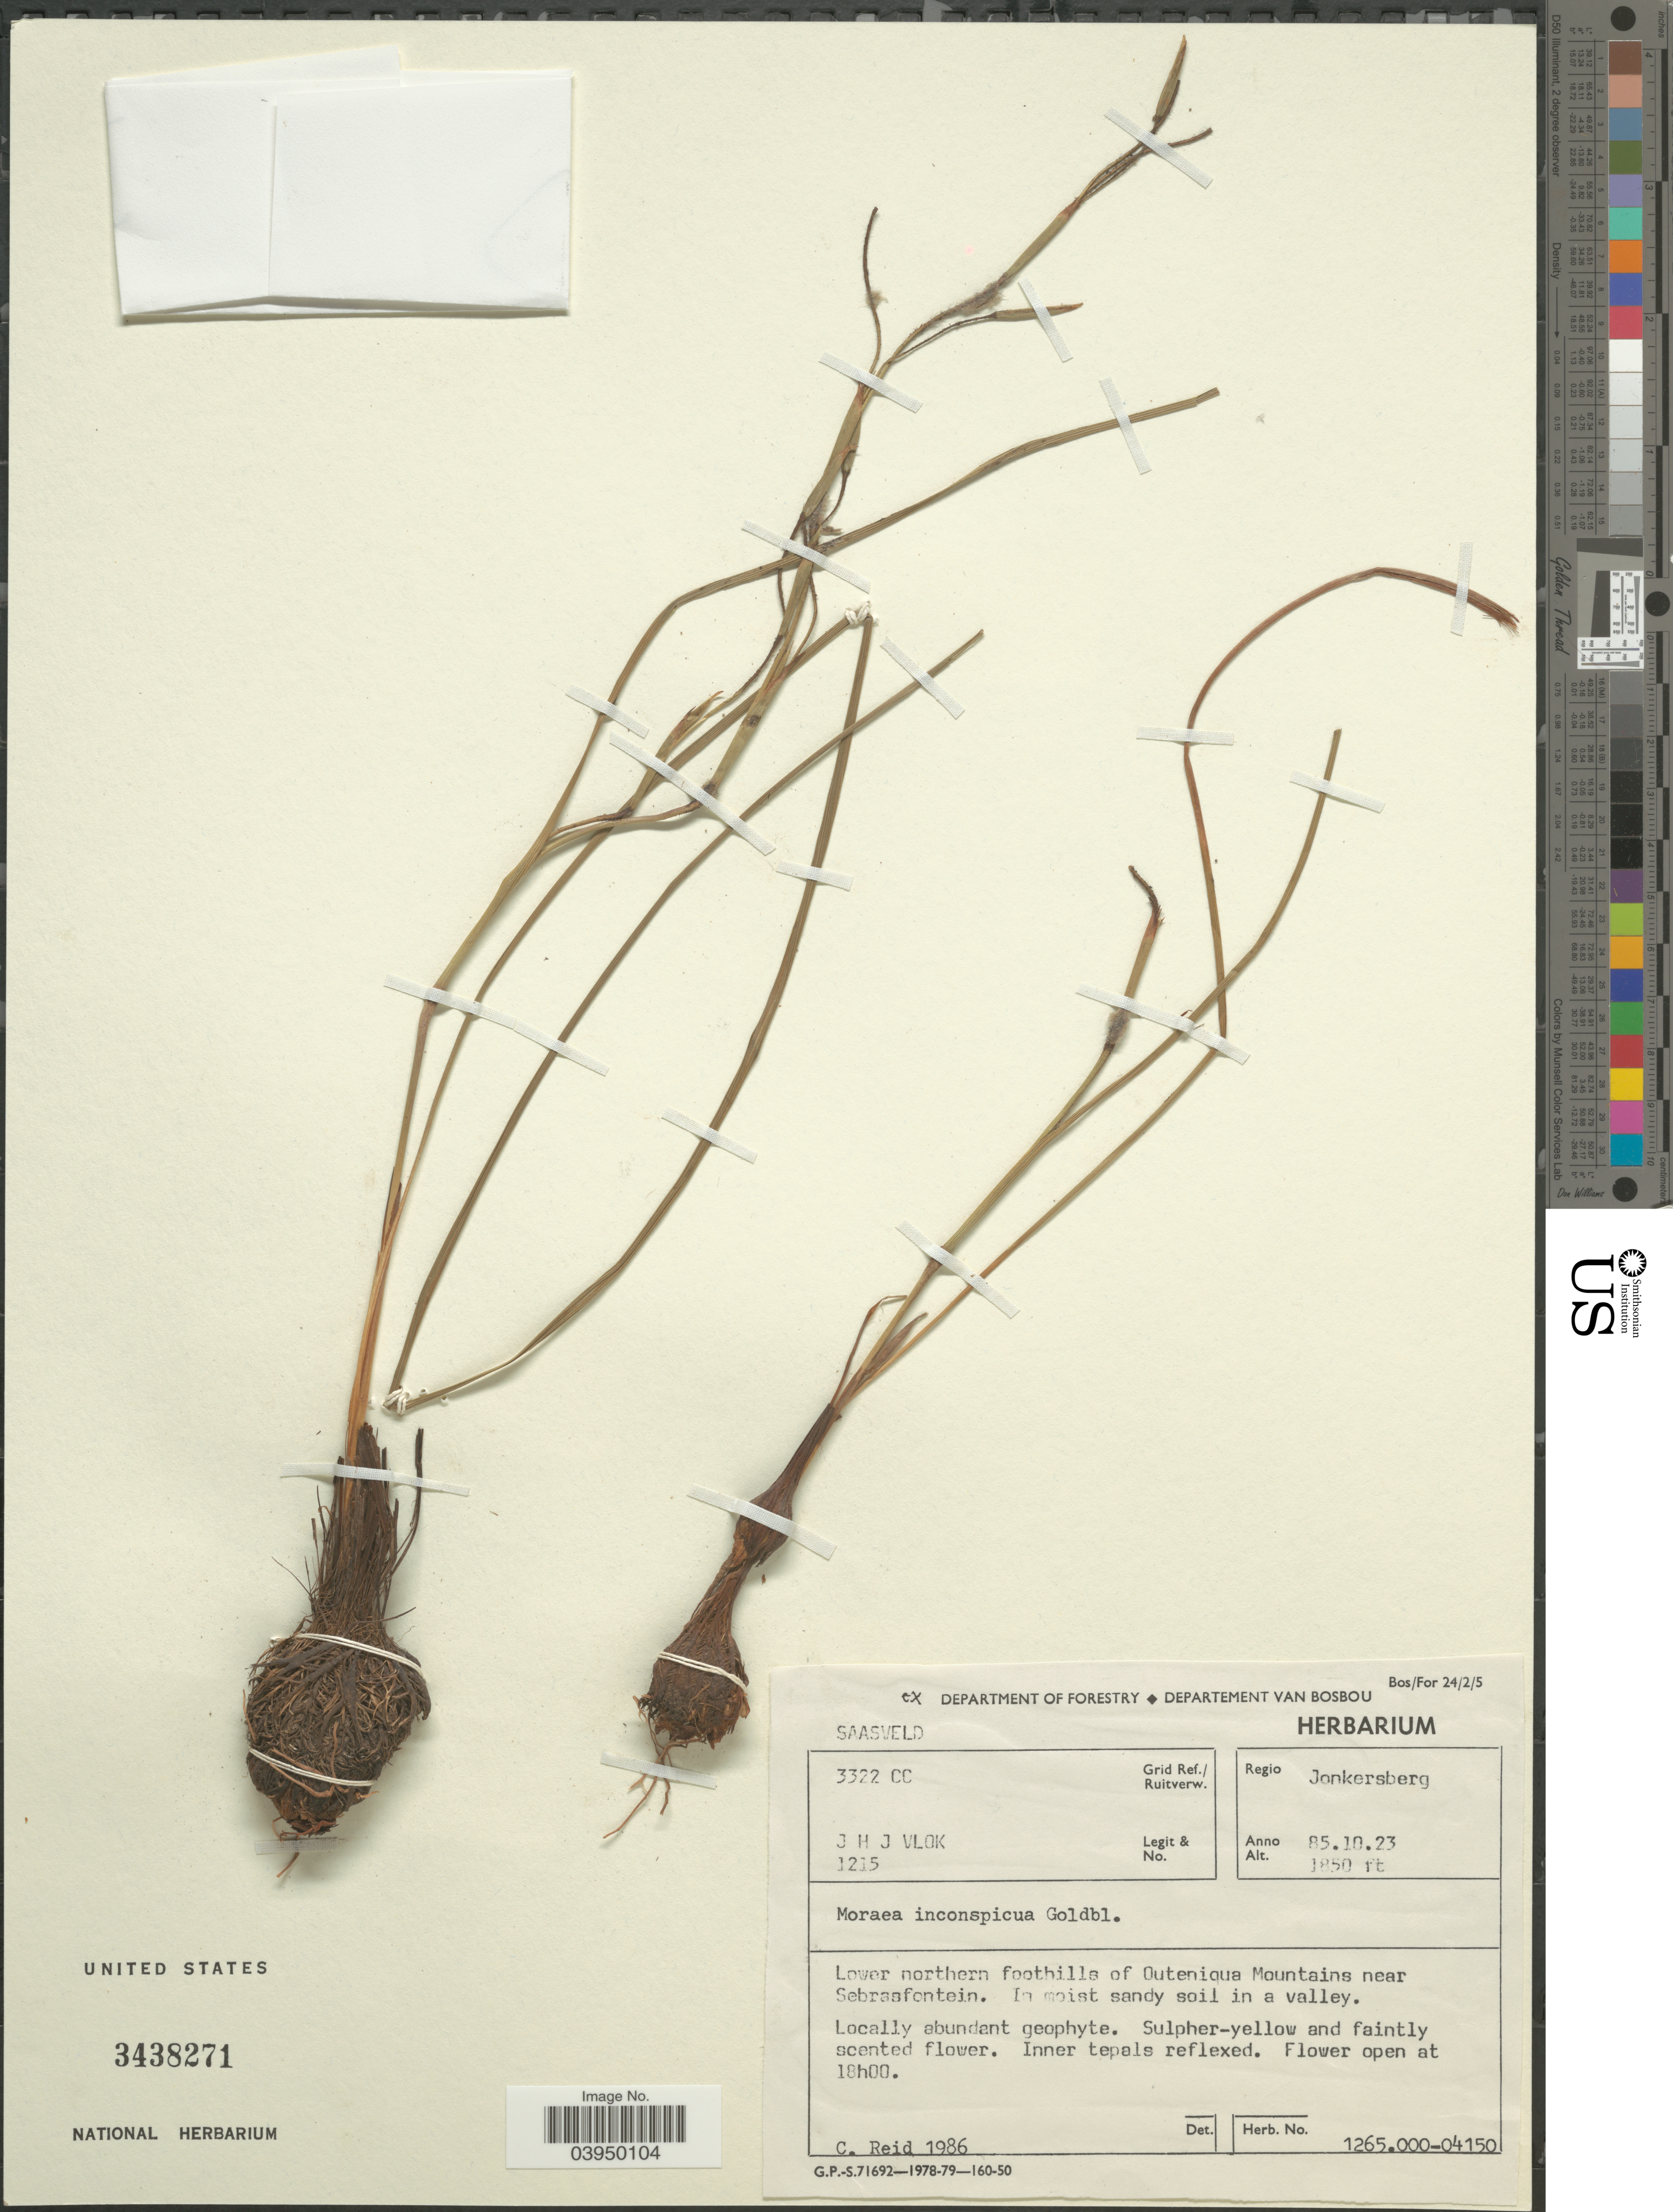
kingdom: Plantae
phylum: Tracheophyta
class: Liliopsida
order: Asparagales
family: Iridaceae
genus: Moraea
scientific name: Moraea inconspicua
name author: Goldblatt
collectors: J. H. J. Vlok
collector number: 1215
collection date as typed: Transcribed d/m/y: 23/10/85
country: South Africa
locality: Saasveld [unsure placement] Regio Jonkersberg. Grid Ref./Ruitverw. 3322 CC. Lower northern foothills of Outeniqua Mountains near Sebrasfontein. In moist sandy soil in a valley.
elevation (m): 564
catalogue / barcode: US 3438271